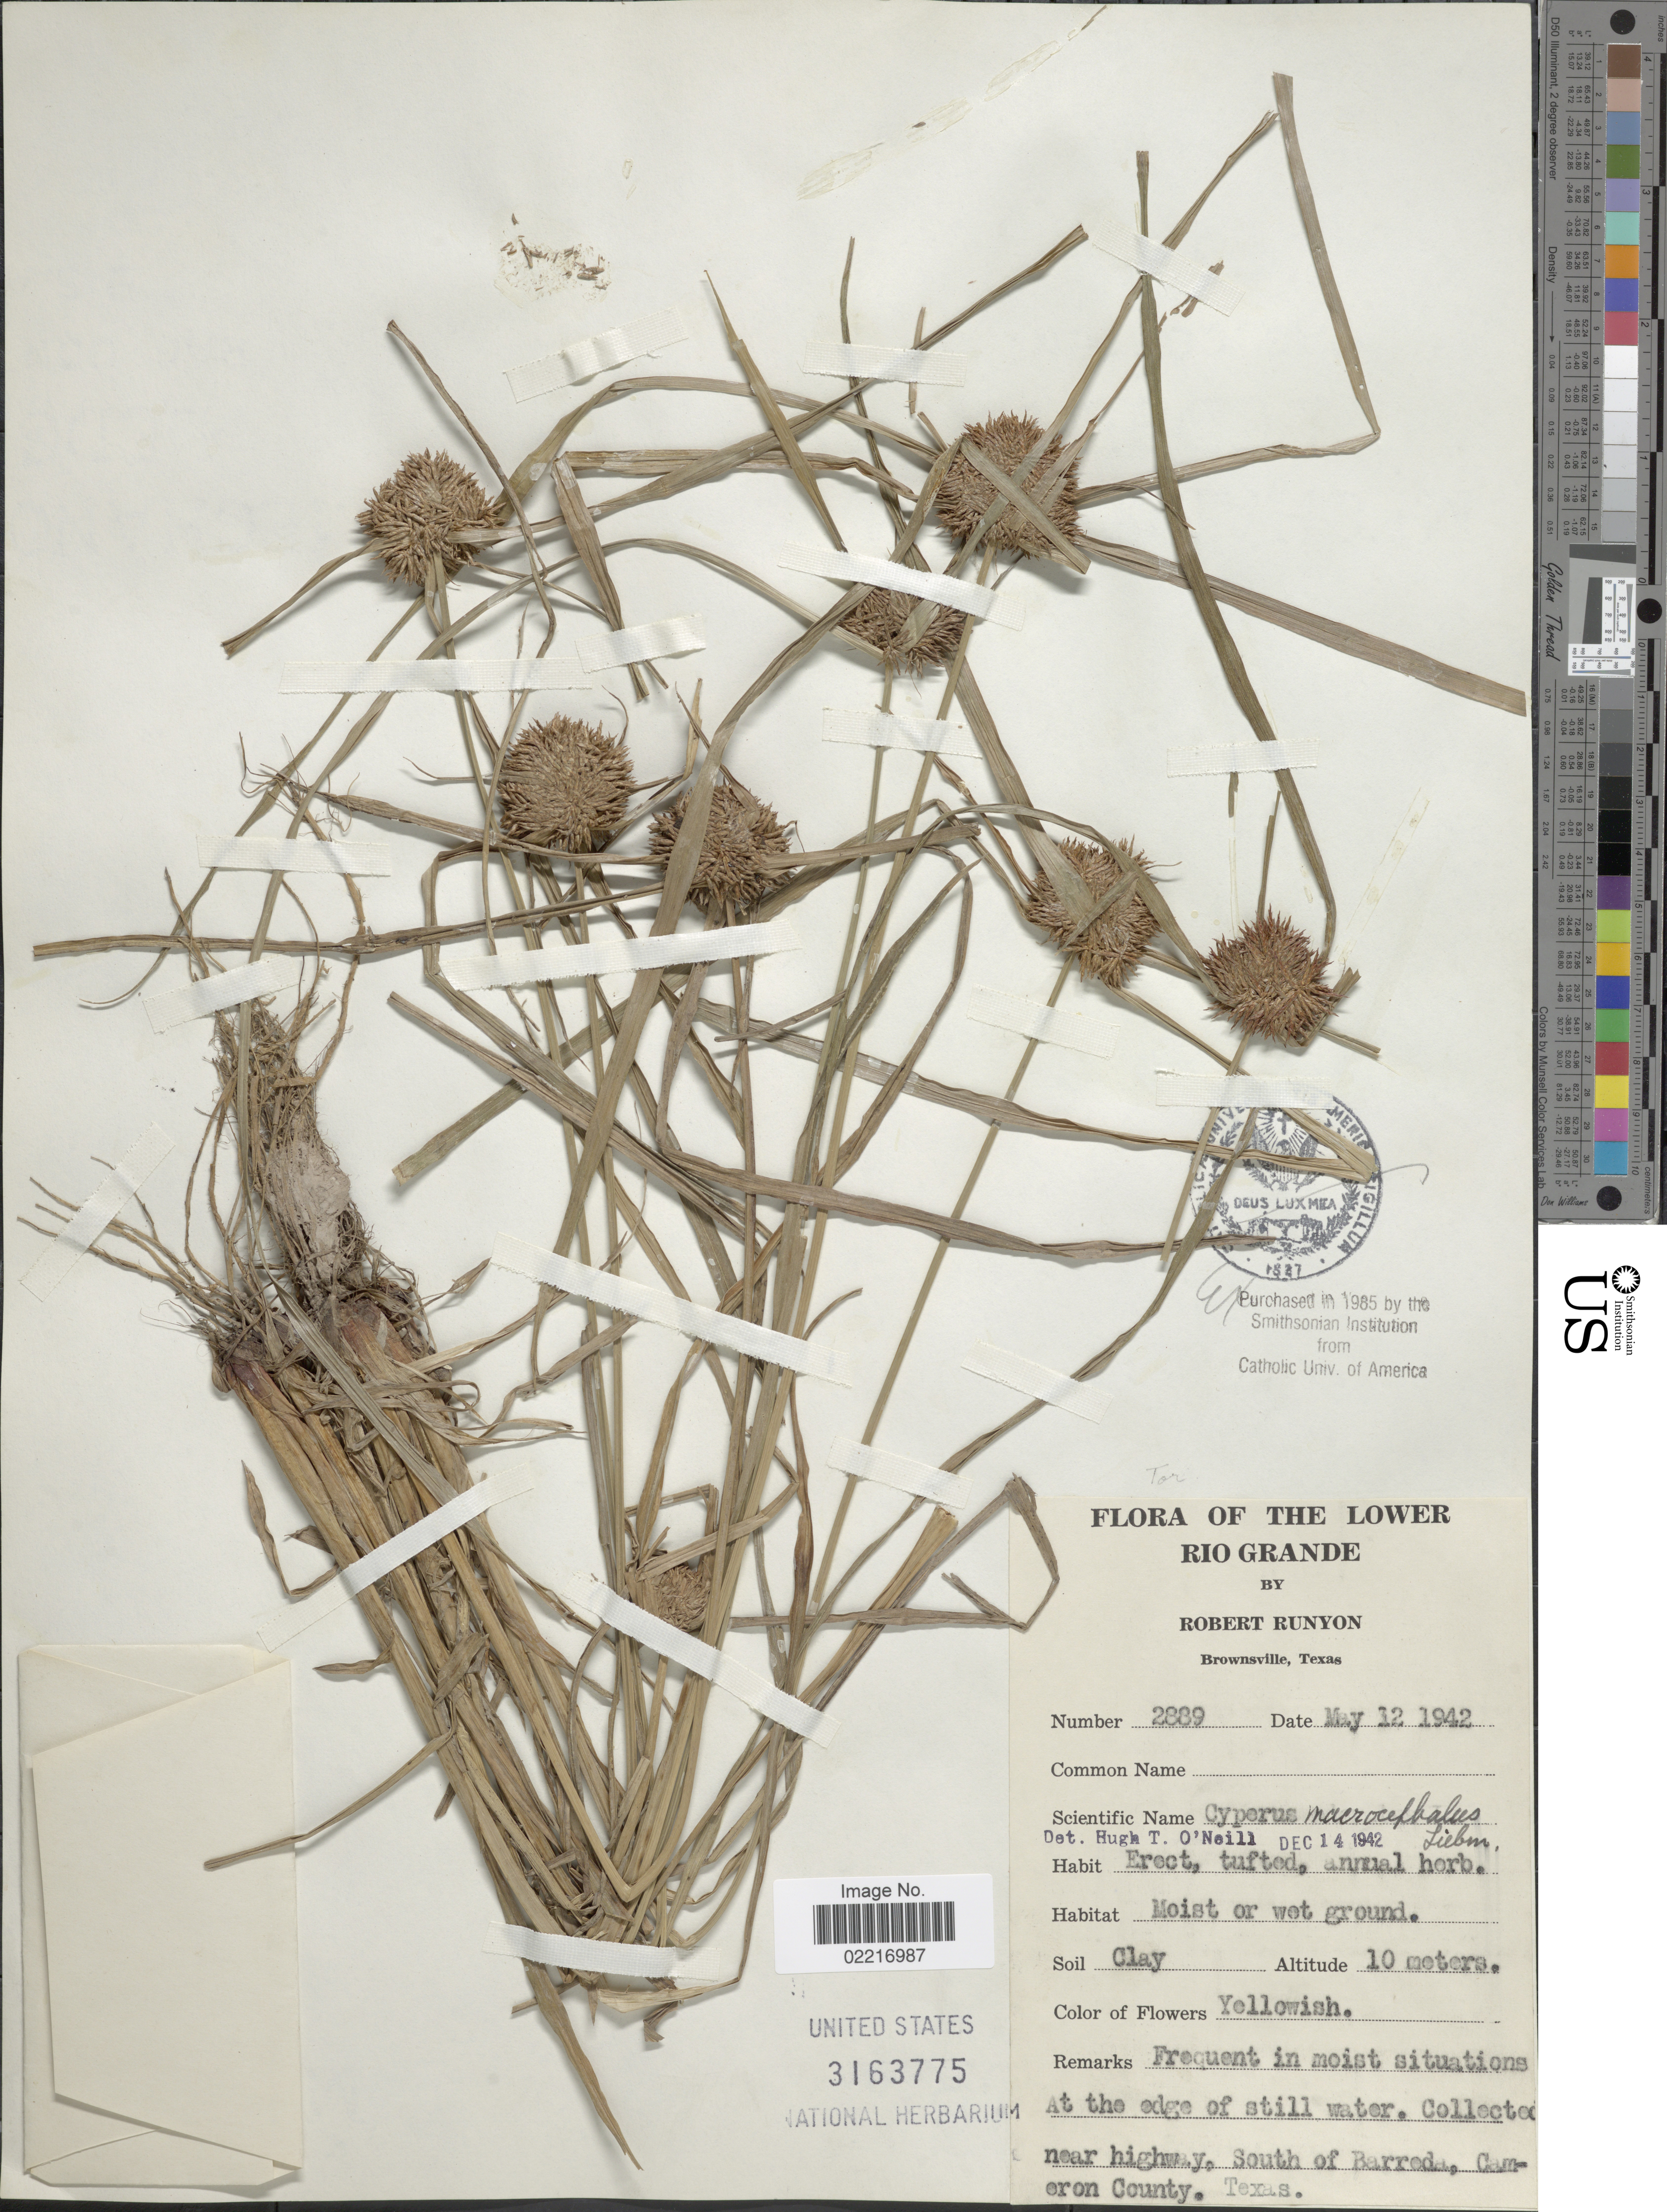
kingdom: Plantae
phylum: Tracheophyta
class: Liliopsida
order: Poales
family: Cyperaceae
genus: Cyperus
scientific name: Cyperus conglobatus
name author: Humb. ex Link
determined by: Strong, Mark T., (BOT), Smithsonian Institution - National Museum of Natural History (UNITED STATES)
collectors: R. Runyon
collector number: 2889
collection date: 1942-05-12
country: United States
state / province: Texas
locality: The Lower Rio Grande, near highway, South of Barreda, Cameron County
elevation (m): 10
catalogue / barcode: US 3163775